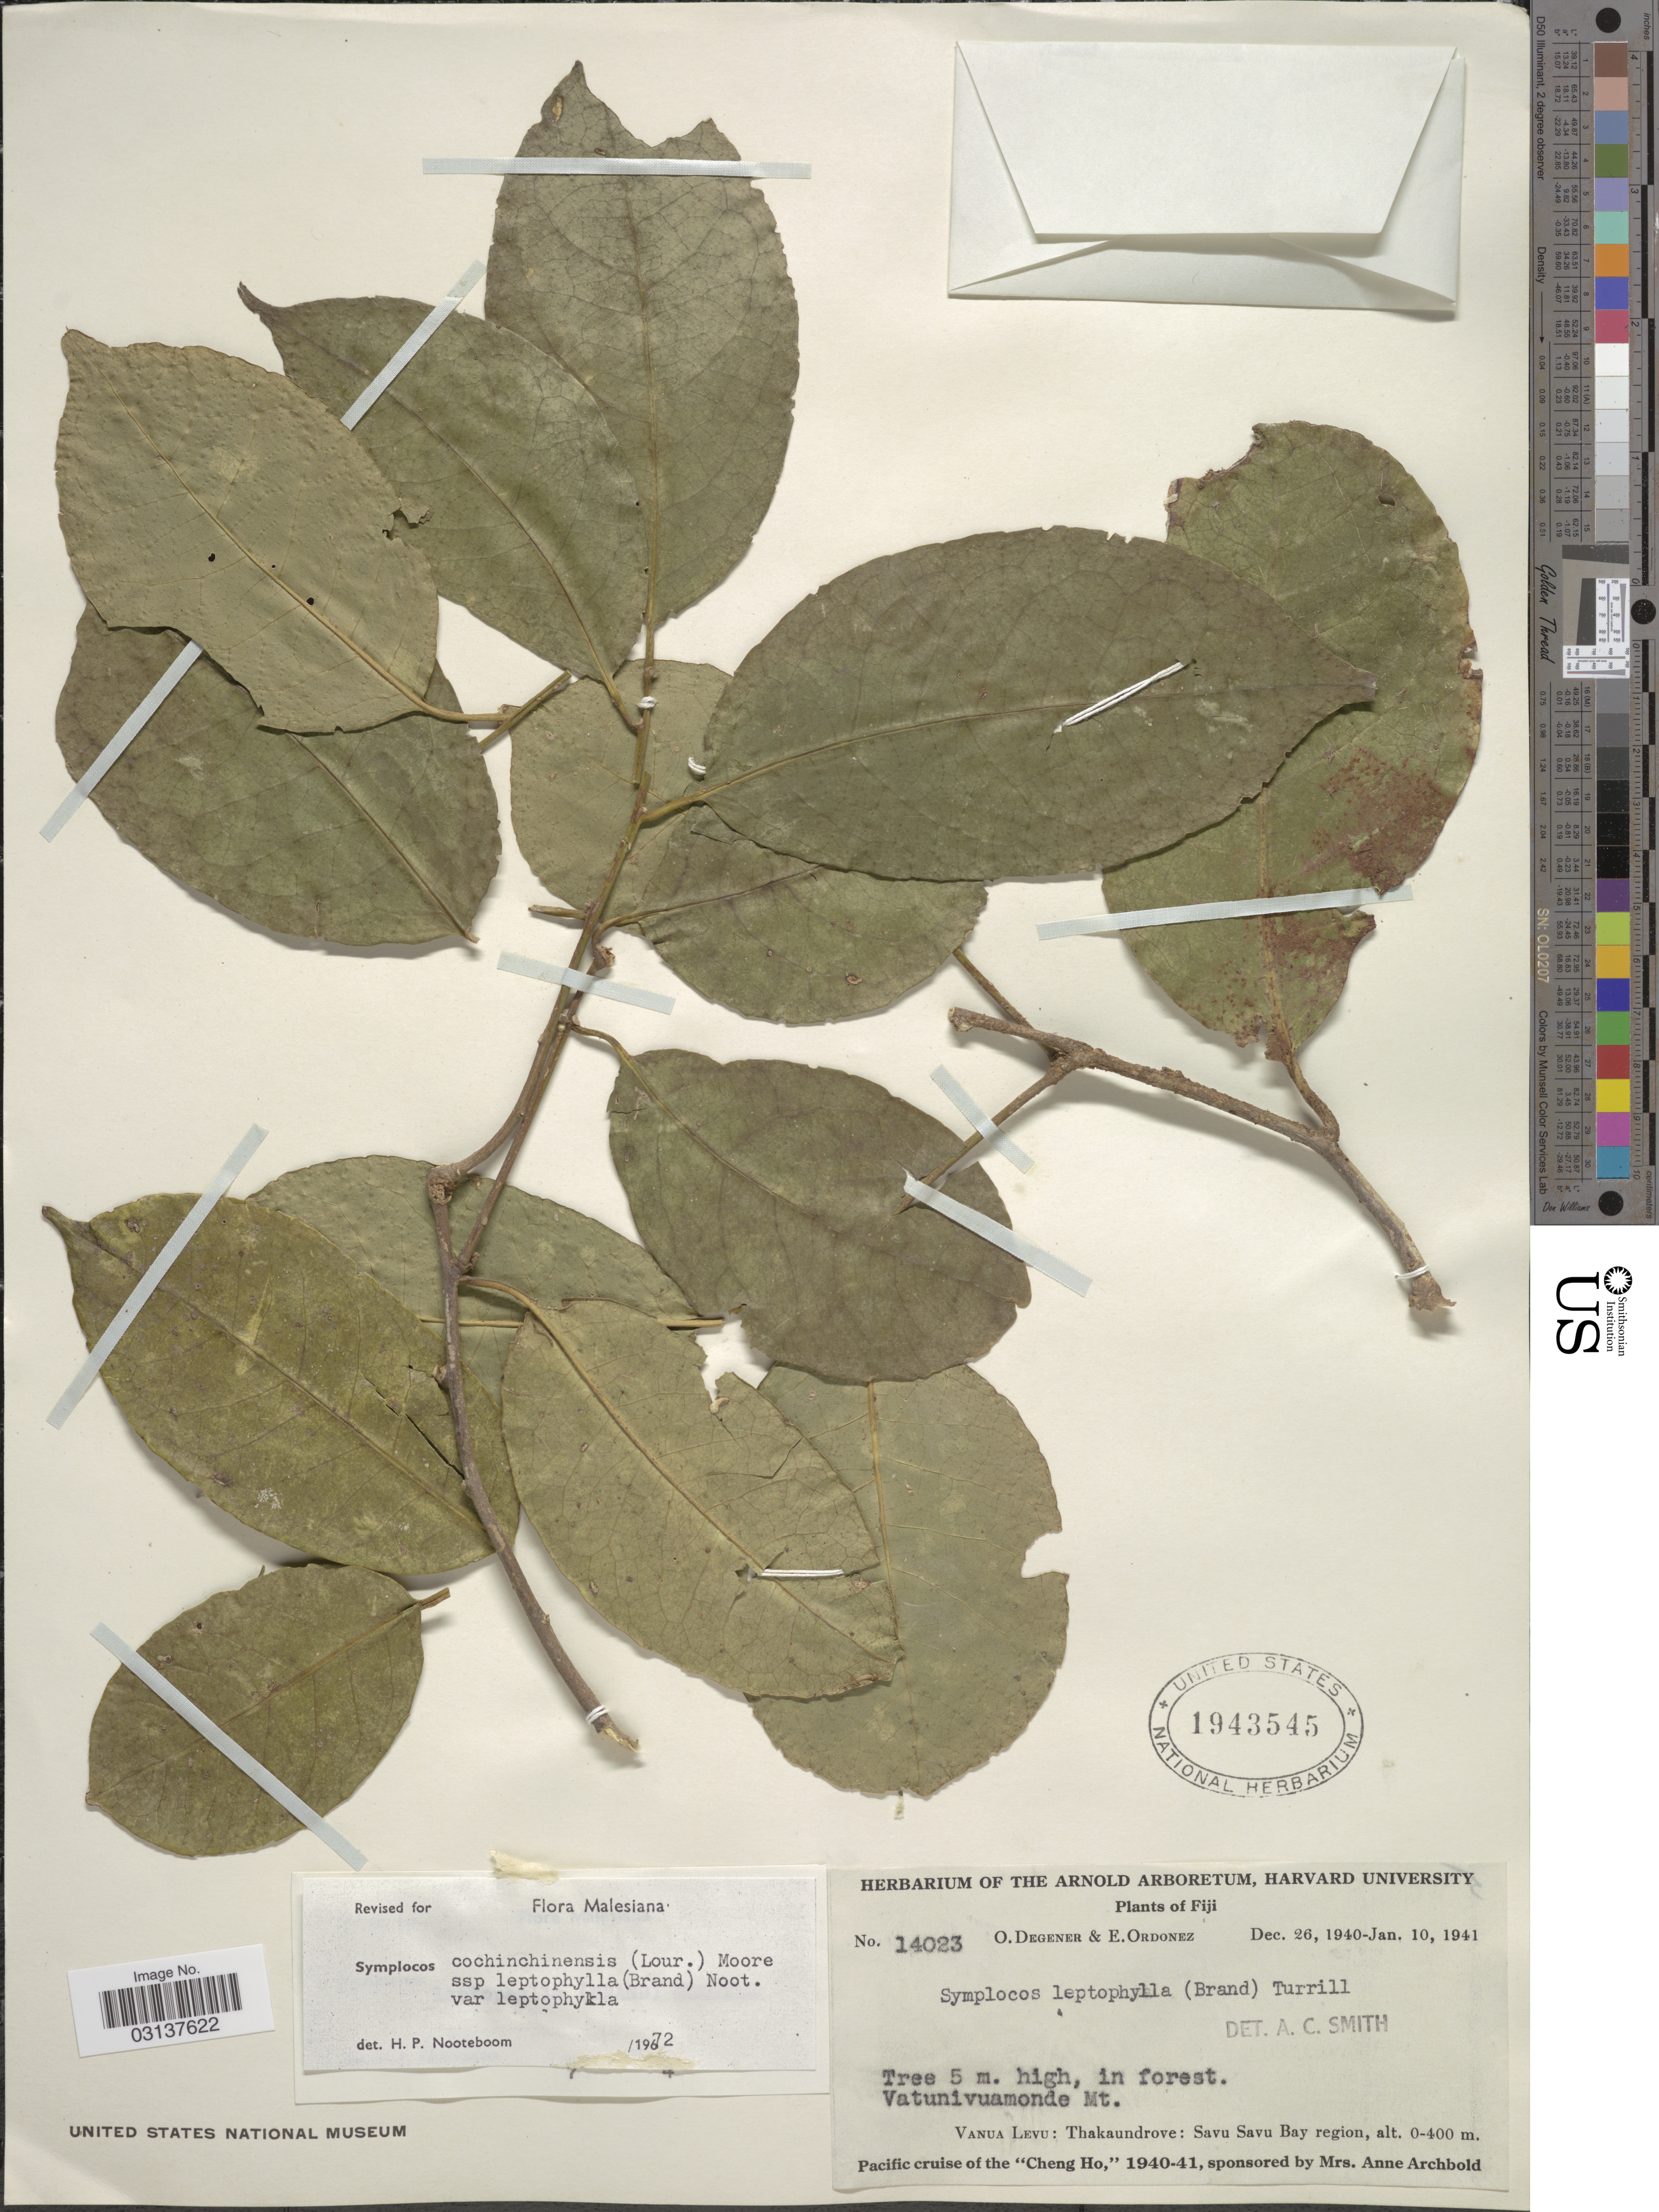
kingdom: Plantae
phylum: Tracheophyta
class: Magnoliopsida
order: Ericales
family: Symplocaceae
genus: Symplocos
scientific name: Symplocos cochinchinensis var. leptophylla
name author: (Brand) Noot.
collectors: O. Degener & E. Ordonez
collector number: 14023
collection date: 1940-12-26/1941-01-10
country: Fiji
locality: Vatunivuamonde Mt., Vanua Levu: Thakaundrove: Savu Savu Bay region.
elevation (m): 0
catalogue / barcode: US 1943545